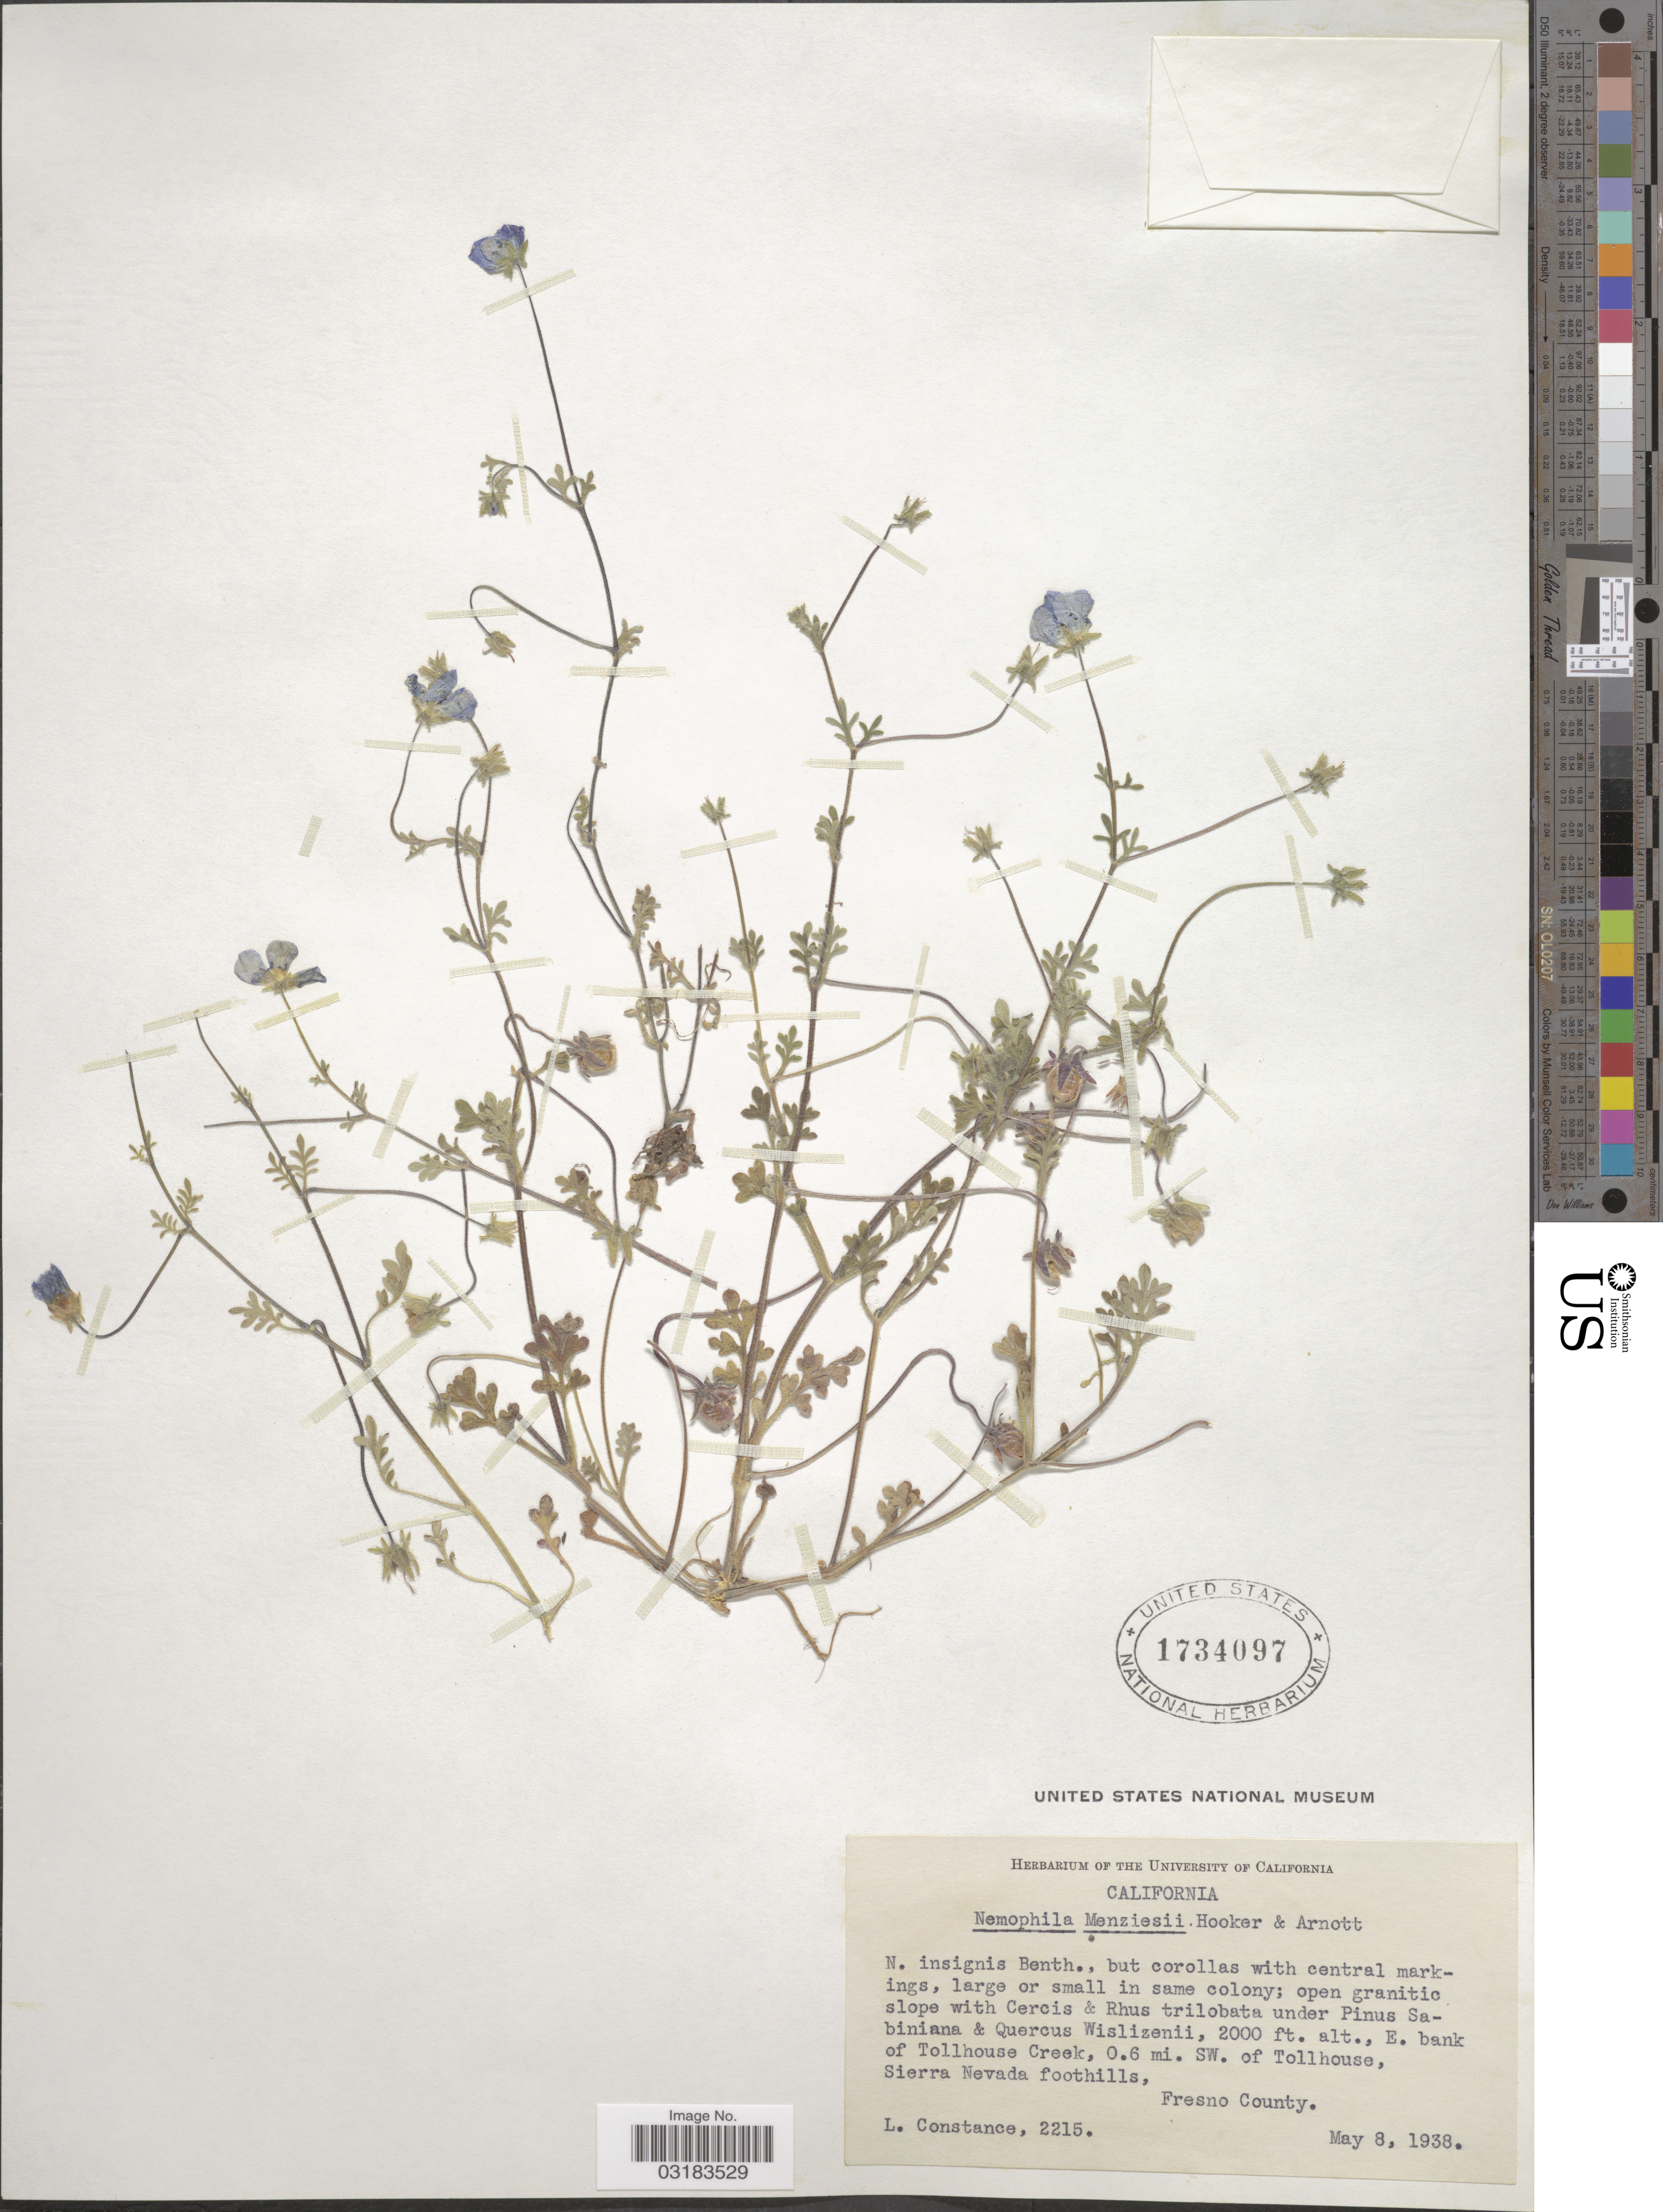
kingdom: Plantae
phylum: Tracheophyta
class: Magnoliopsida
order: Boraginales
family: Hydrophyllaceae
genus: Nemophila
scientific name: Nemophila menziesii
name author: Hook. & Arn.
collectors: L. Constance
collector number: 2215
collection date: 1938-05-08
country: United States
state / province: California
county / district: Fresno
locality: E. bank of Tollhouse Creek, 0.6 mi. SW. of Tollhouse, Sierra Nevada foothills, Fresno County.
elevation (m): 610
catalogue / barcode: US 1734097